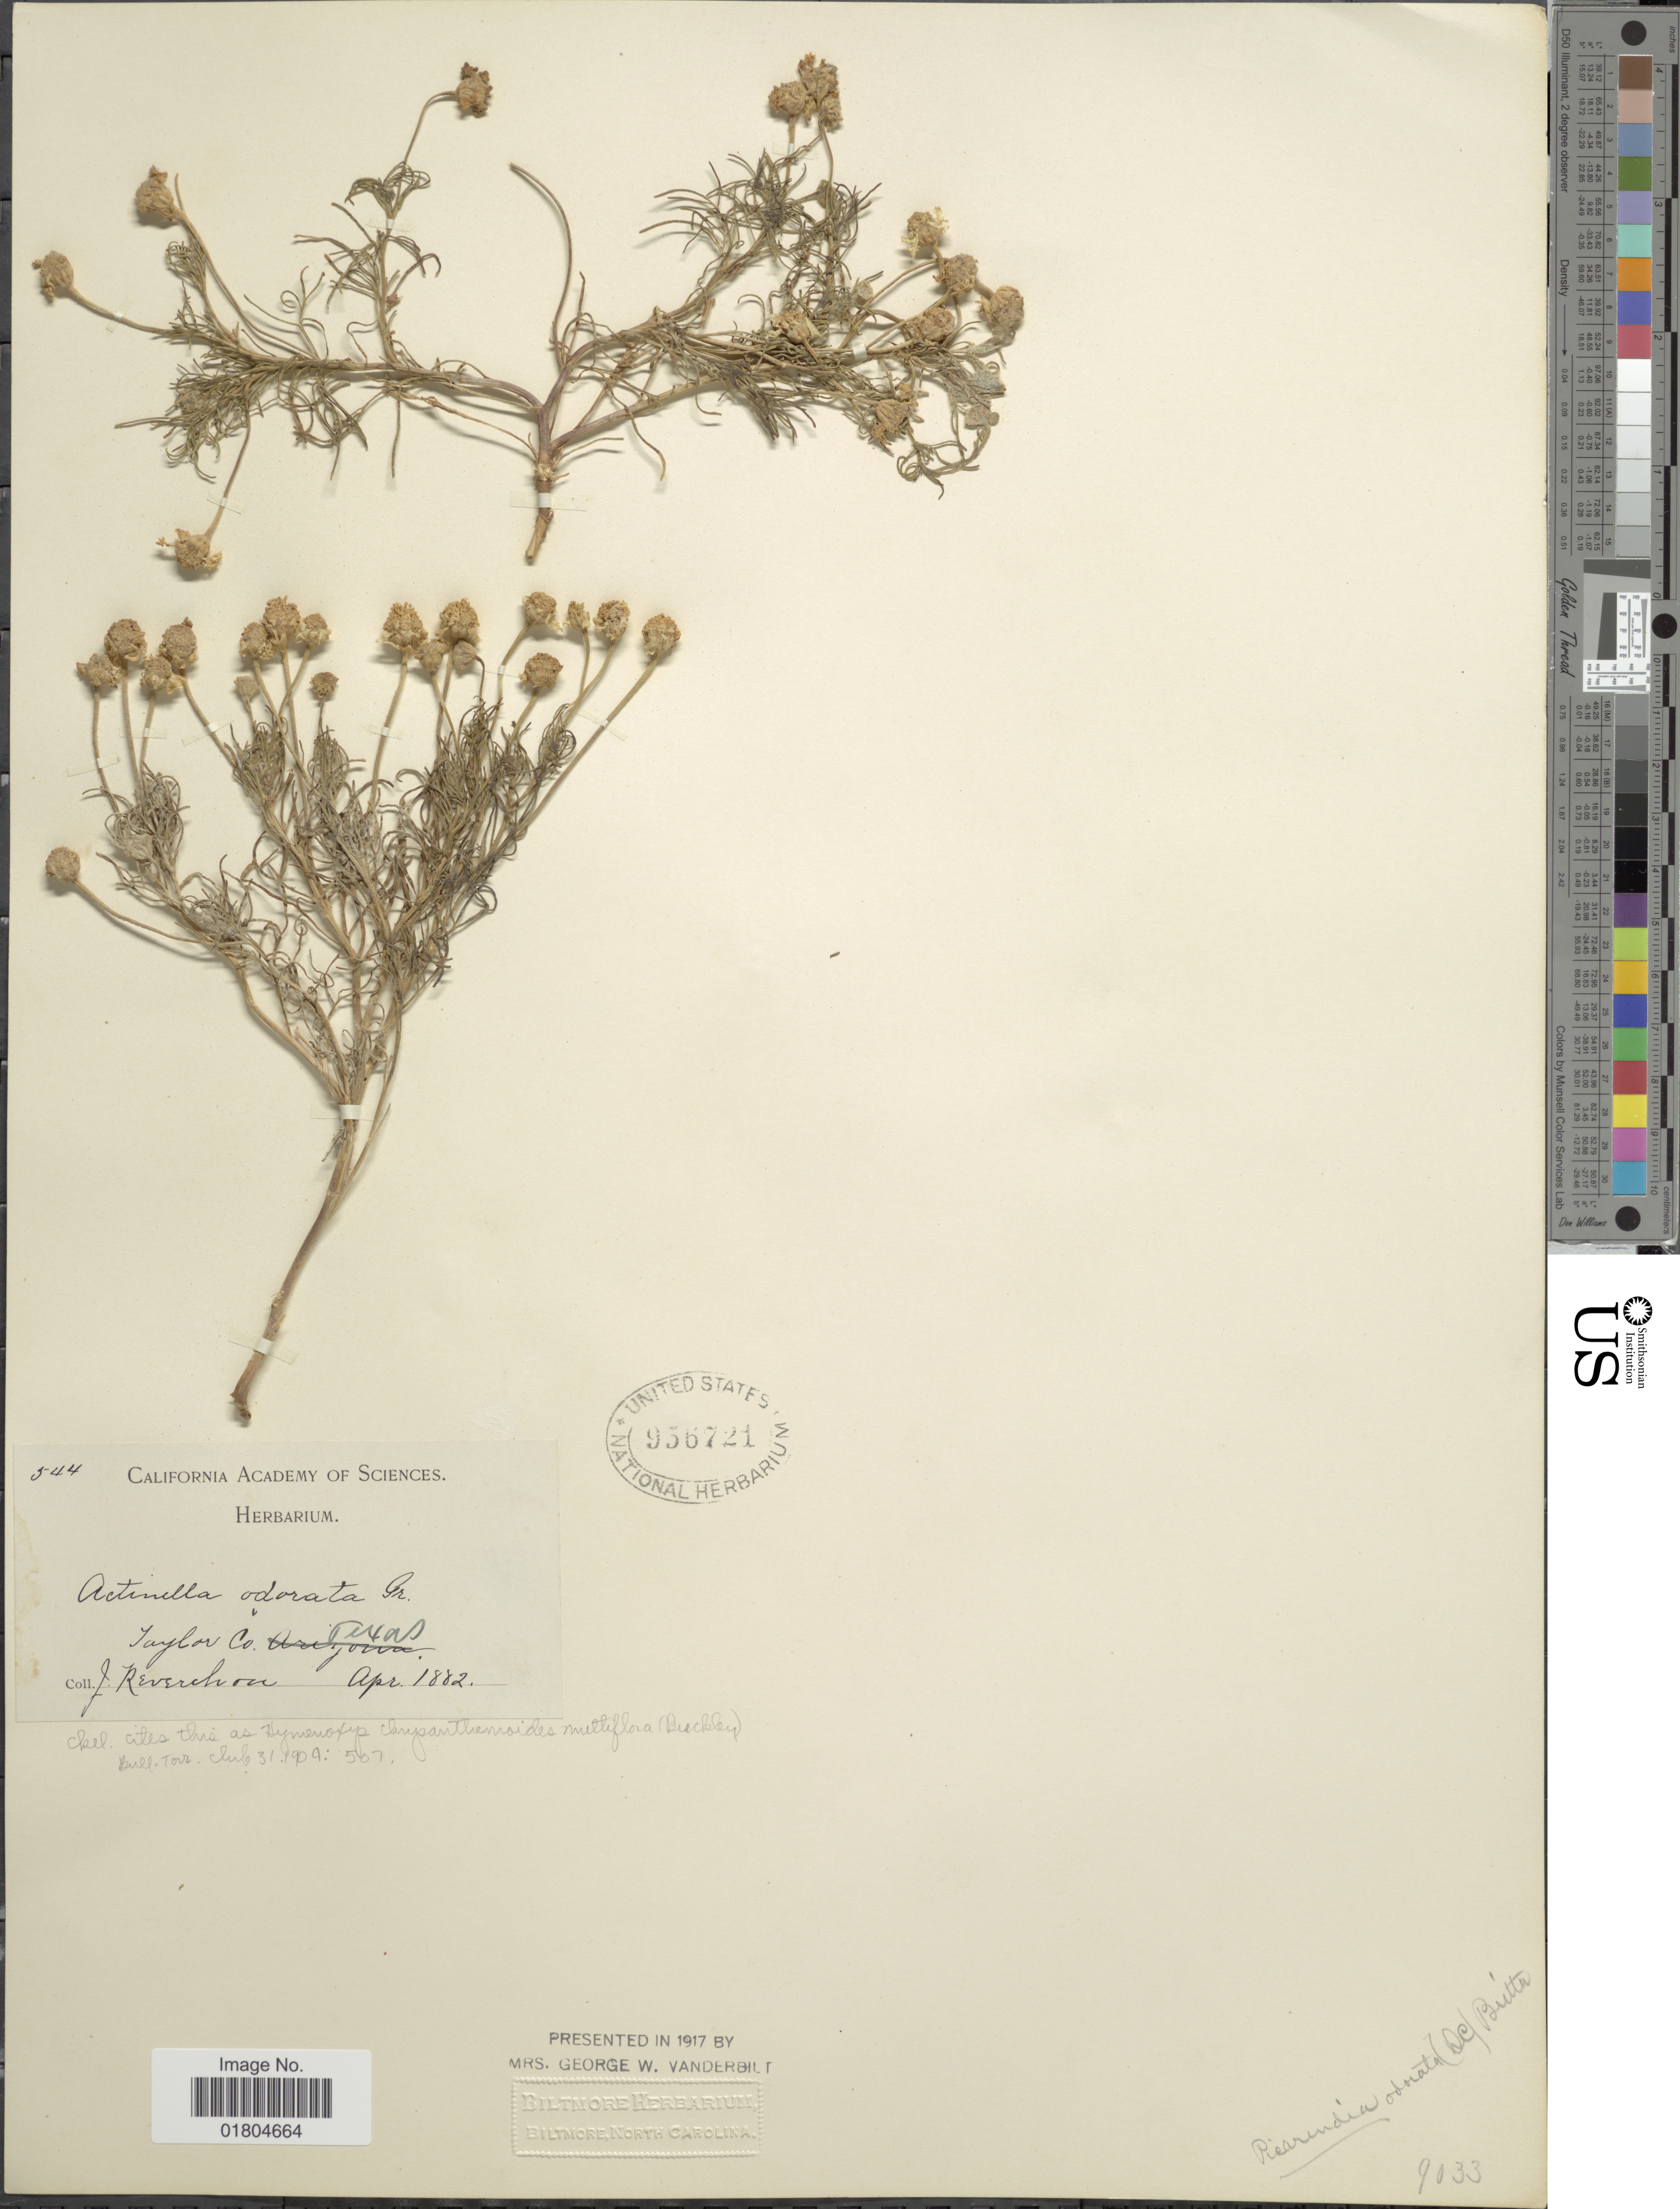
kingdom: Plantae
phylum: Tracheophyta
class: Magnoliopsida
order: Asterales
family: Asteraceae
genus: Hymenoxys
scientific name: Hymenoxys odorata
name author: DC.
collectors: J. Reverchon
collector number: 544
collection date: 1882-04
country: United States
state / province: Texas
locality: Taylor Co.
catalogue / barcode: US 956721